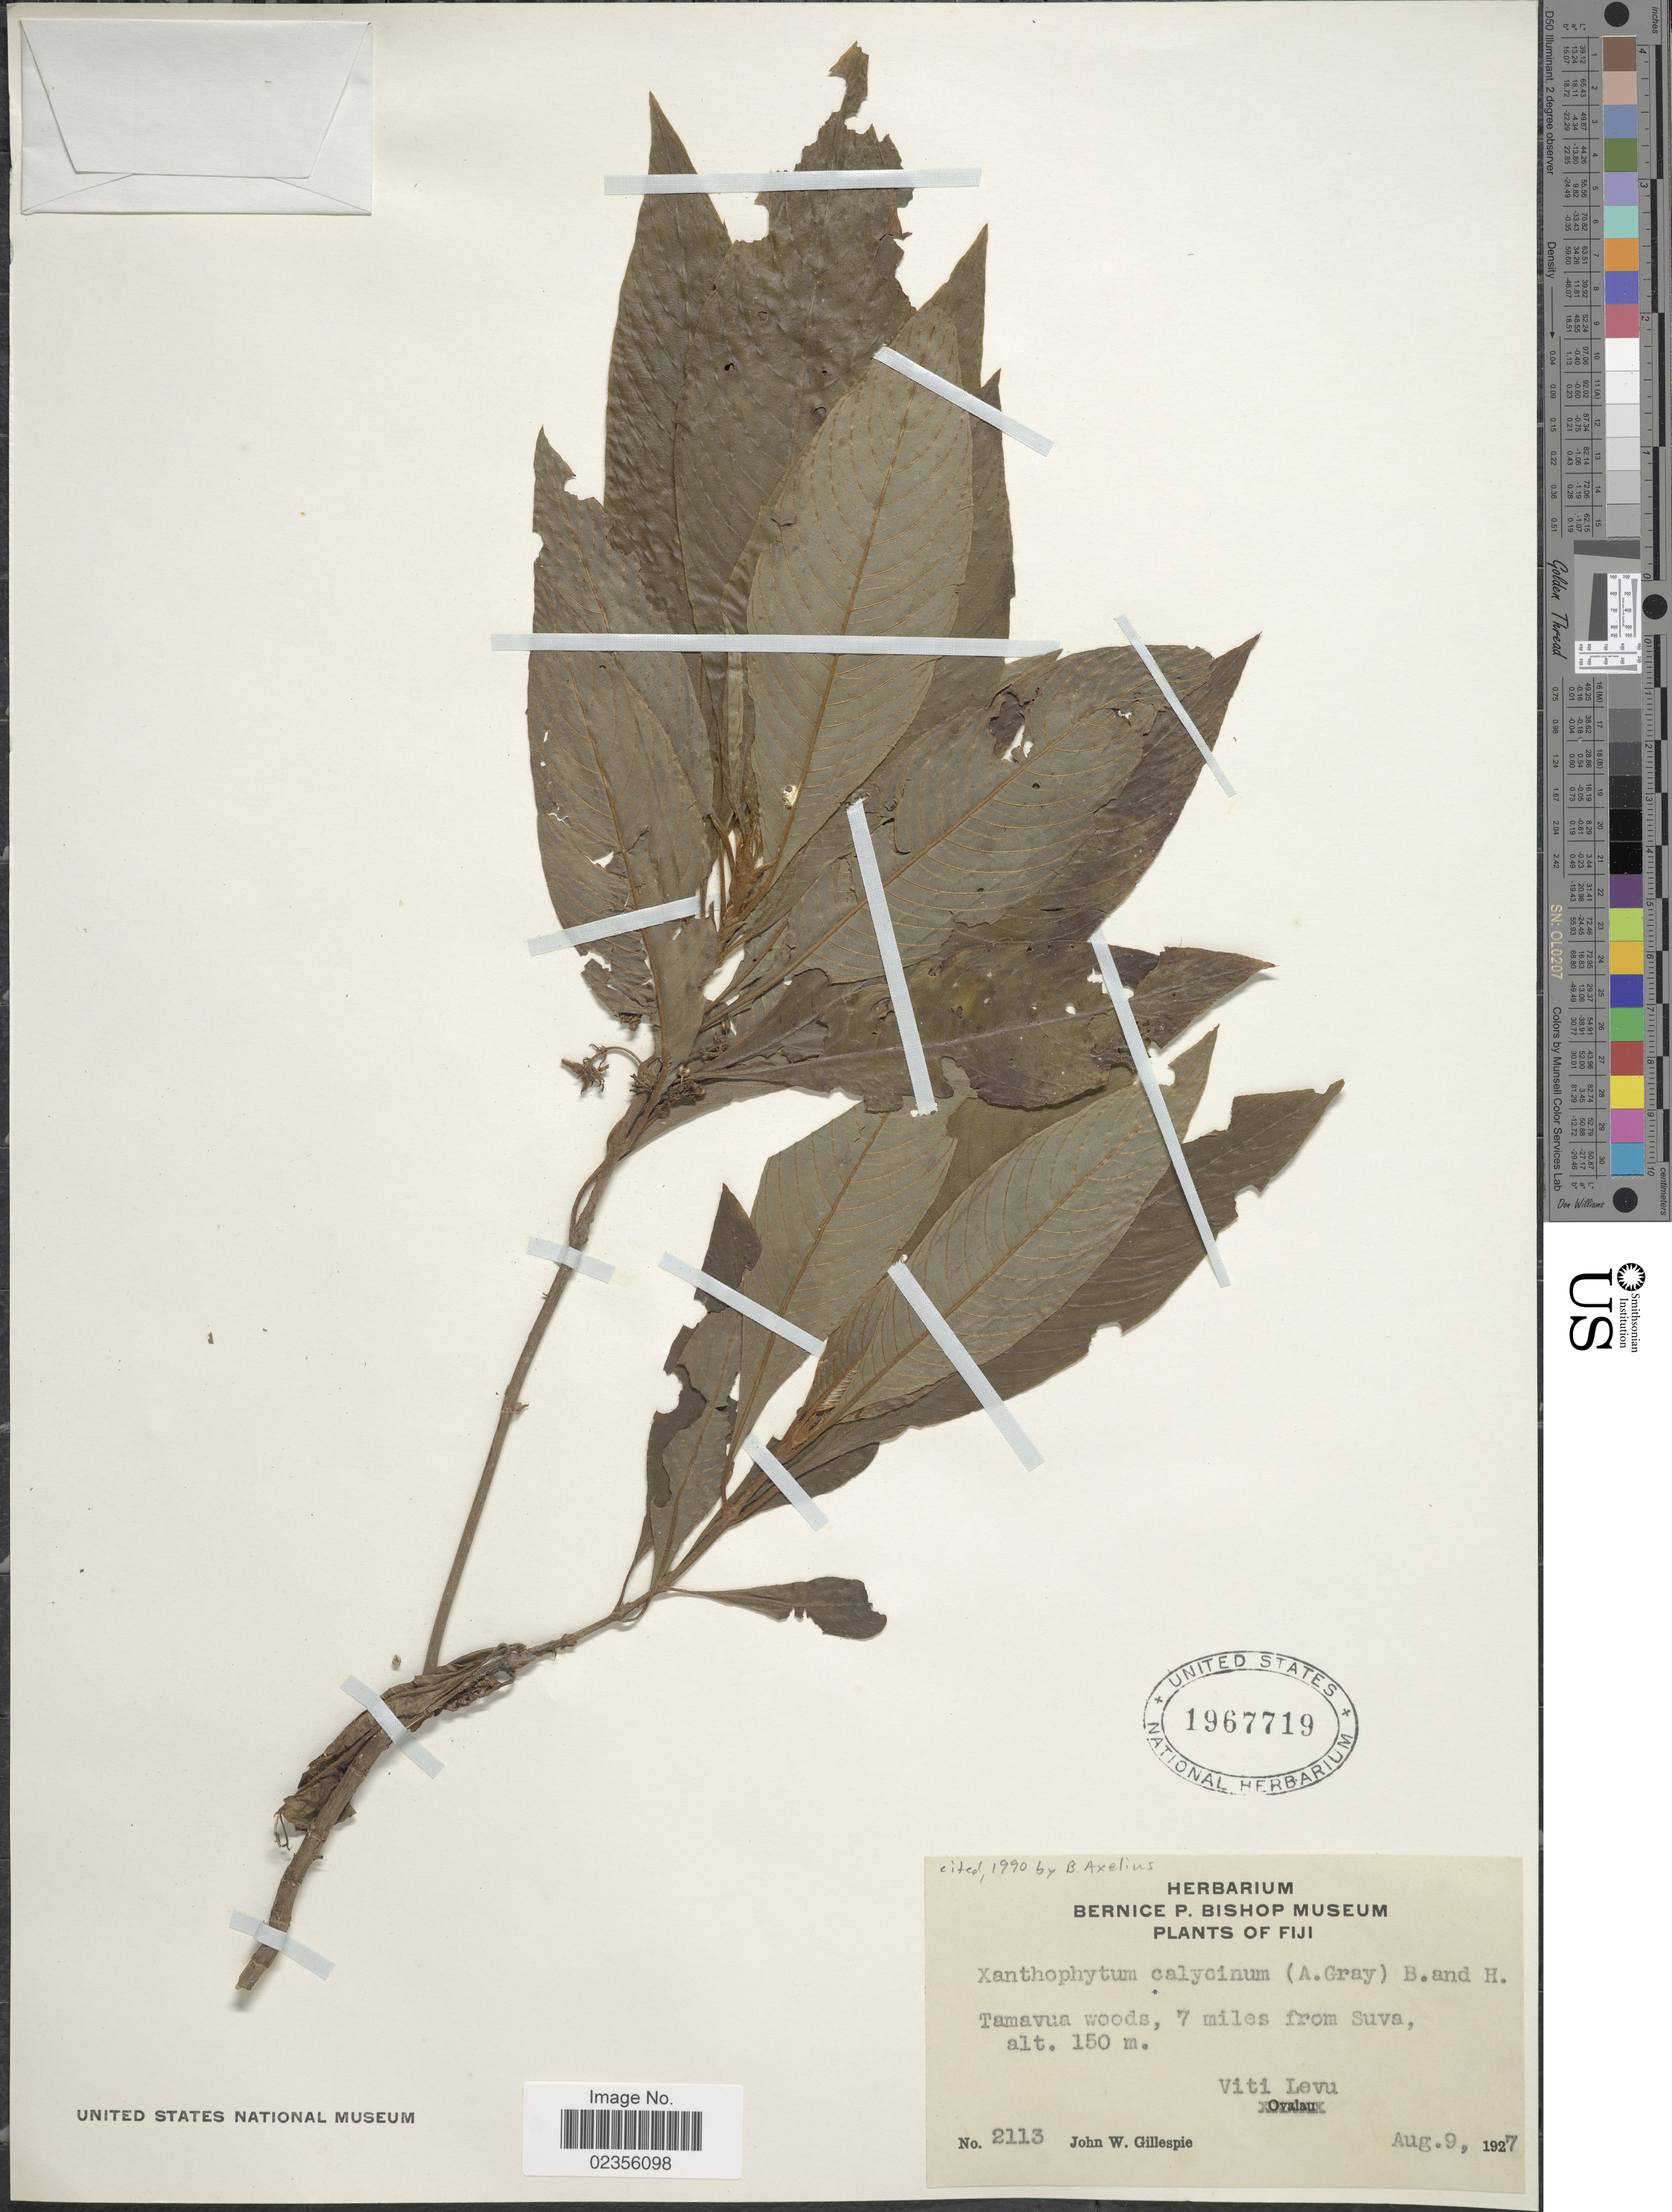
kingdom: Plantae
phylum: Tracheophyta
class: Magnoliopsida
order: Gentianales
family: Rubiaceae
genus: Xanthophytum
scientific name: Xanthophytum calycinum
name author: (A. Gray) Benth. & Hook. f. ex Drake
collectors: J. W. Gillespie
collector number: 2113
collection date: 1927-08-09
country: Fiji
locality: Tamavua woods, 7 miles from Suva, Viti Levu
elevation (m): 150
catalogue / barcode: US 1967719